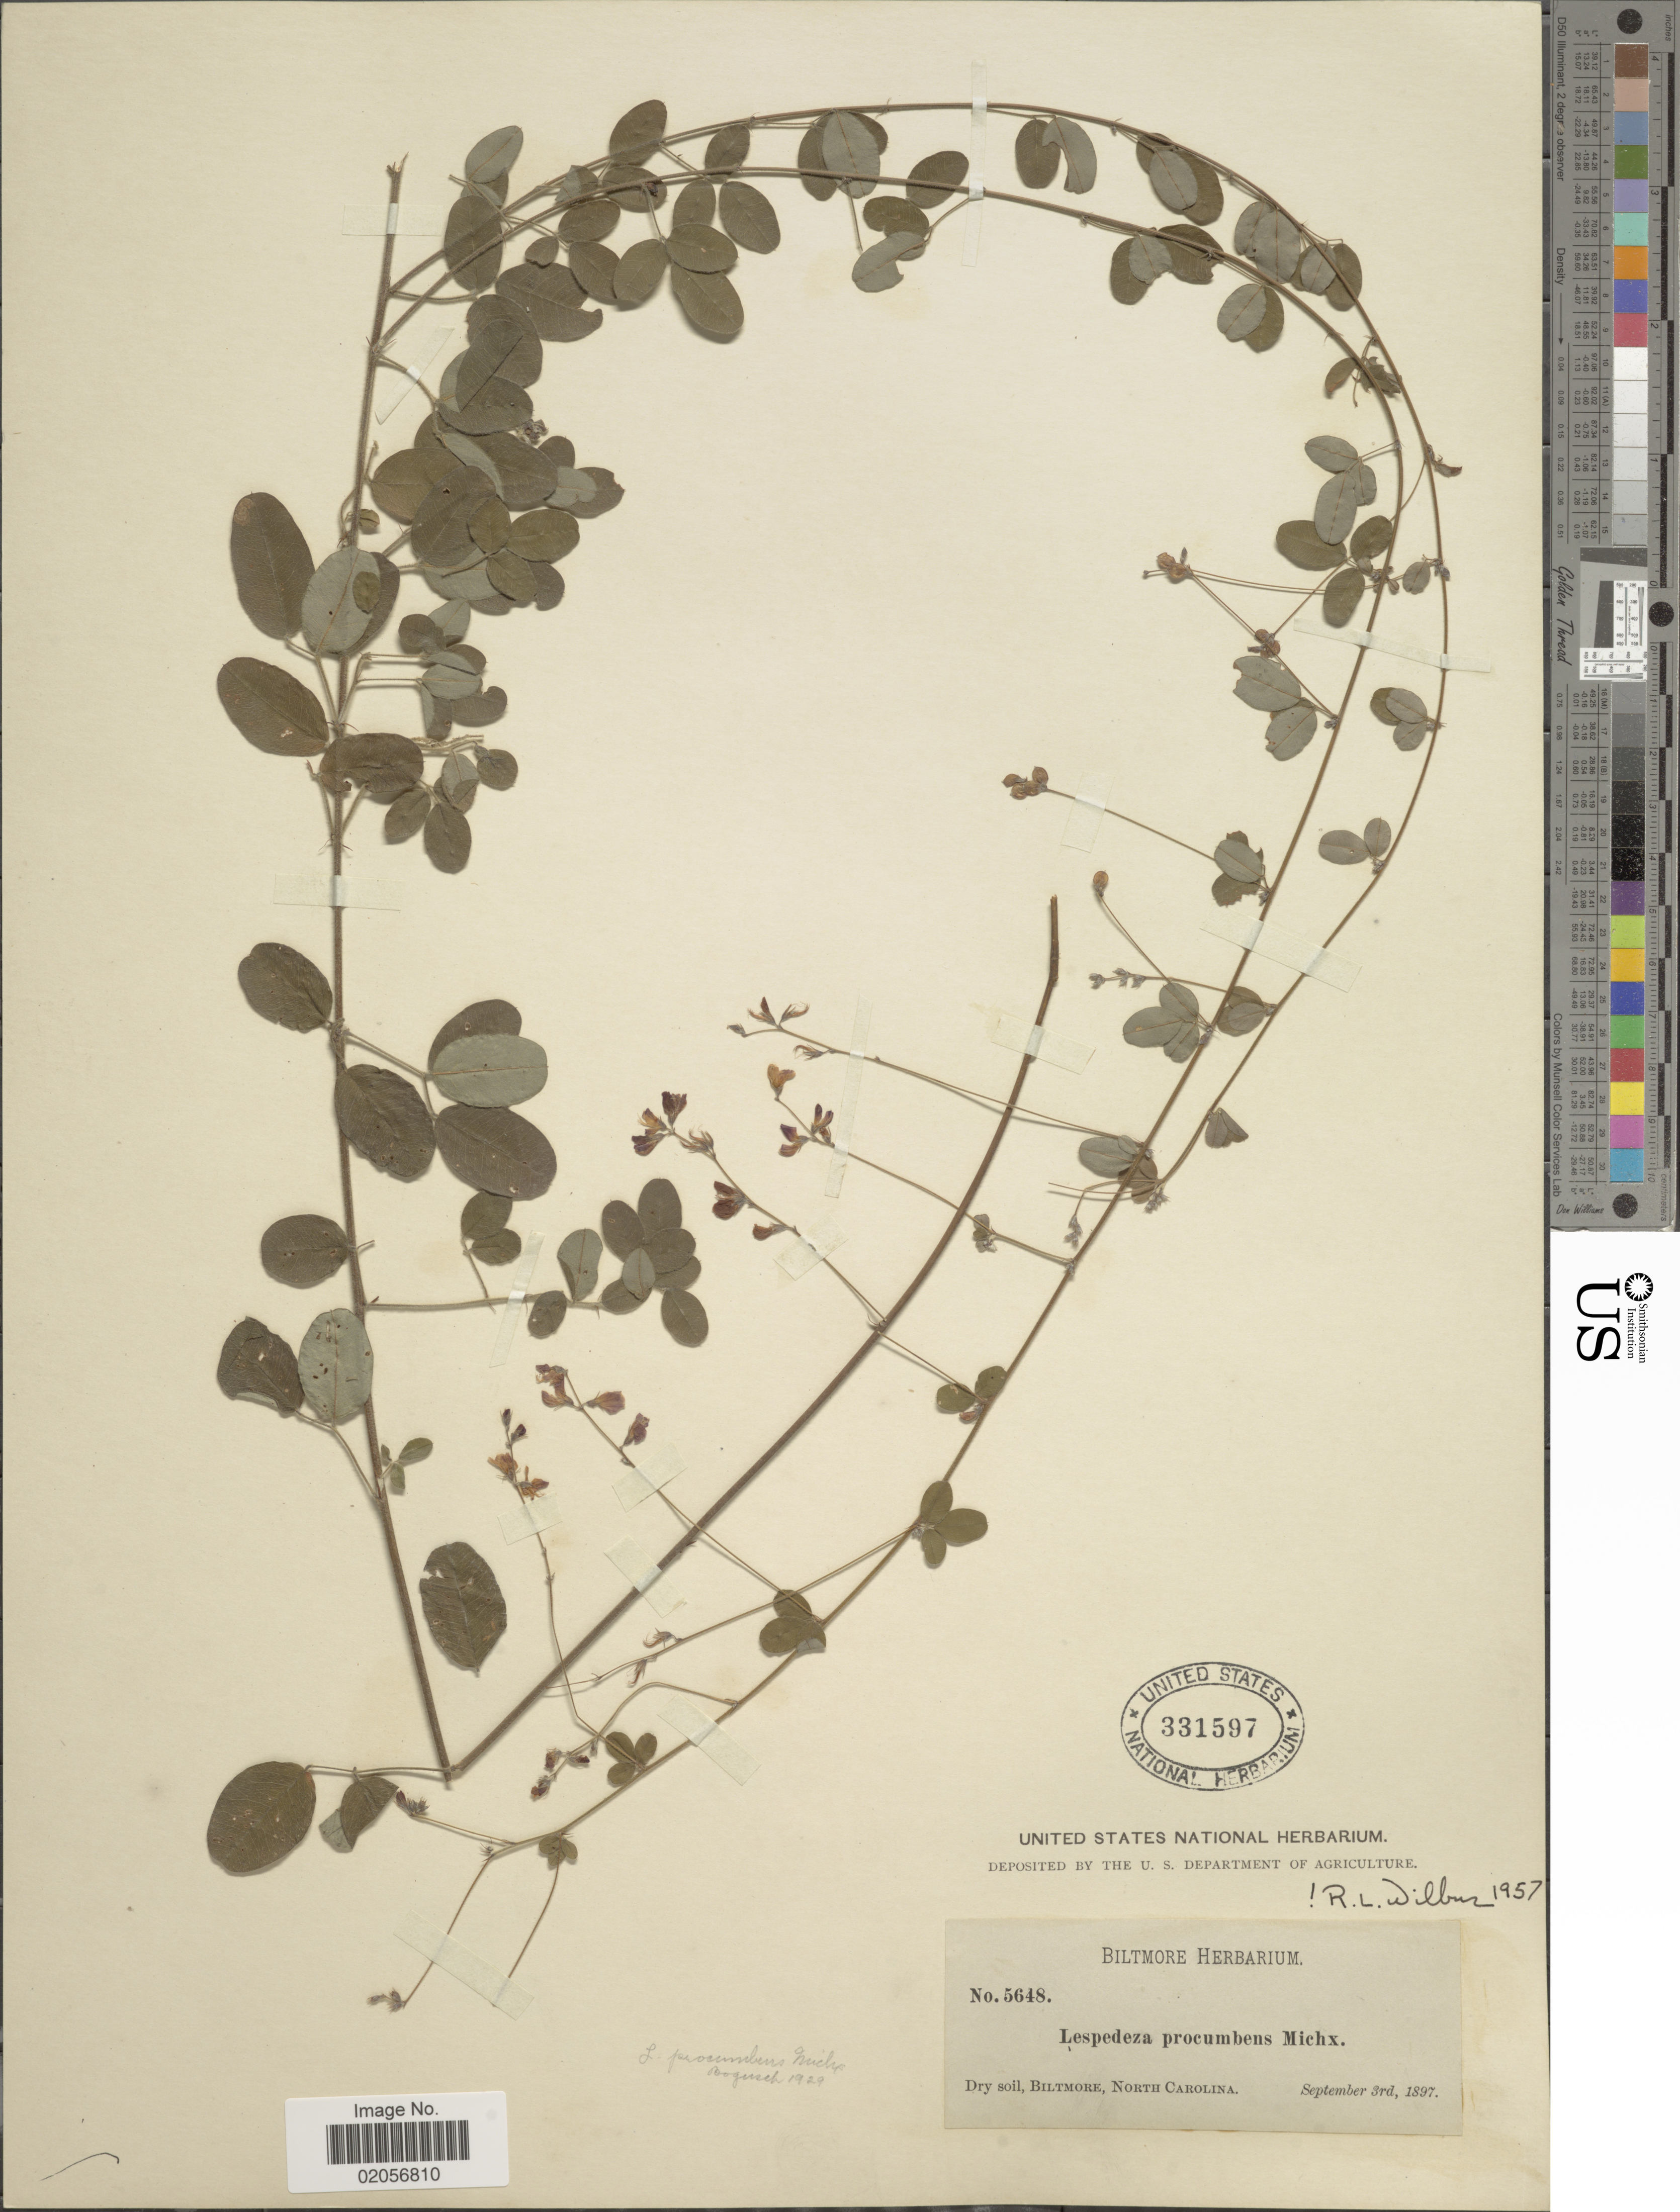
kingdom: Plantae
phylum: Tracheophyta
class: Magnoliopsida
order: Fabales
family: Fabaceae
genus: Lespedeza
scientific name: Lespedeza procumbens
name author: Michx.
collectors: ex herb. Biltmore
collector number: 5648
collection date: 1897-09-03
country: United States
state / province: North Carolina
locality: Dry soil. Biltmore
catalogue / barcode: US 331597